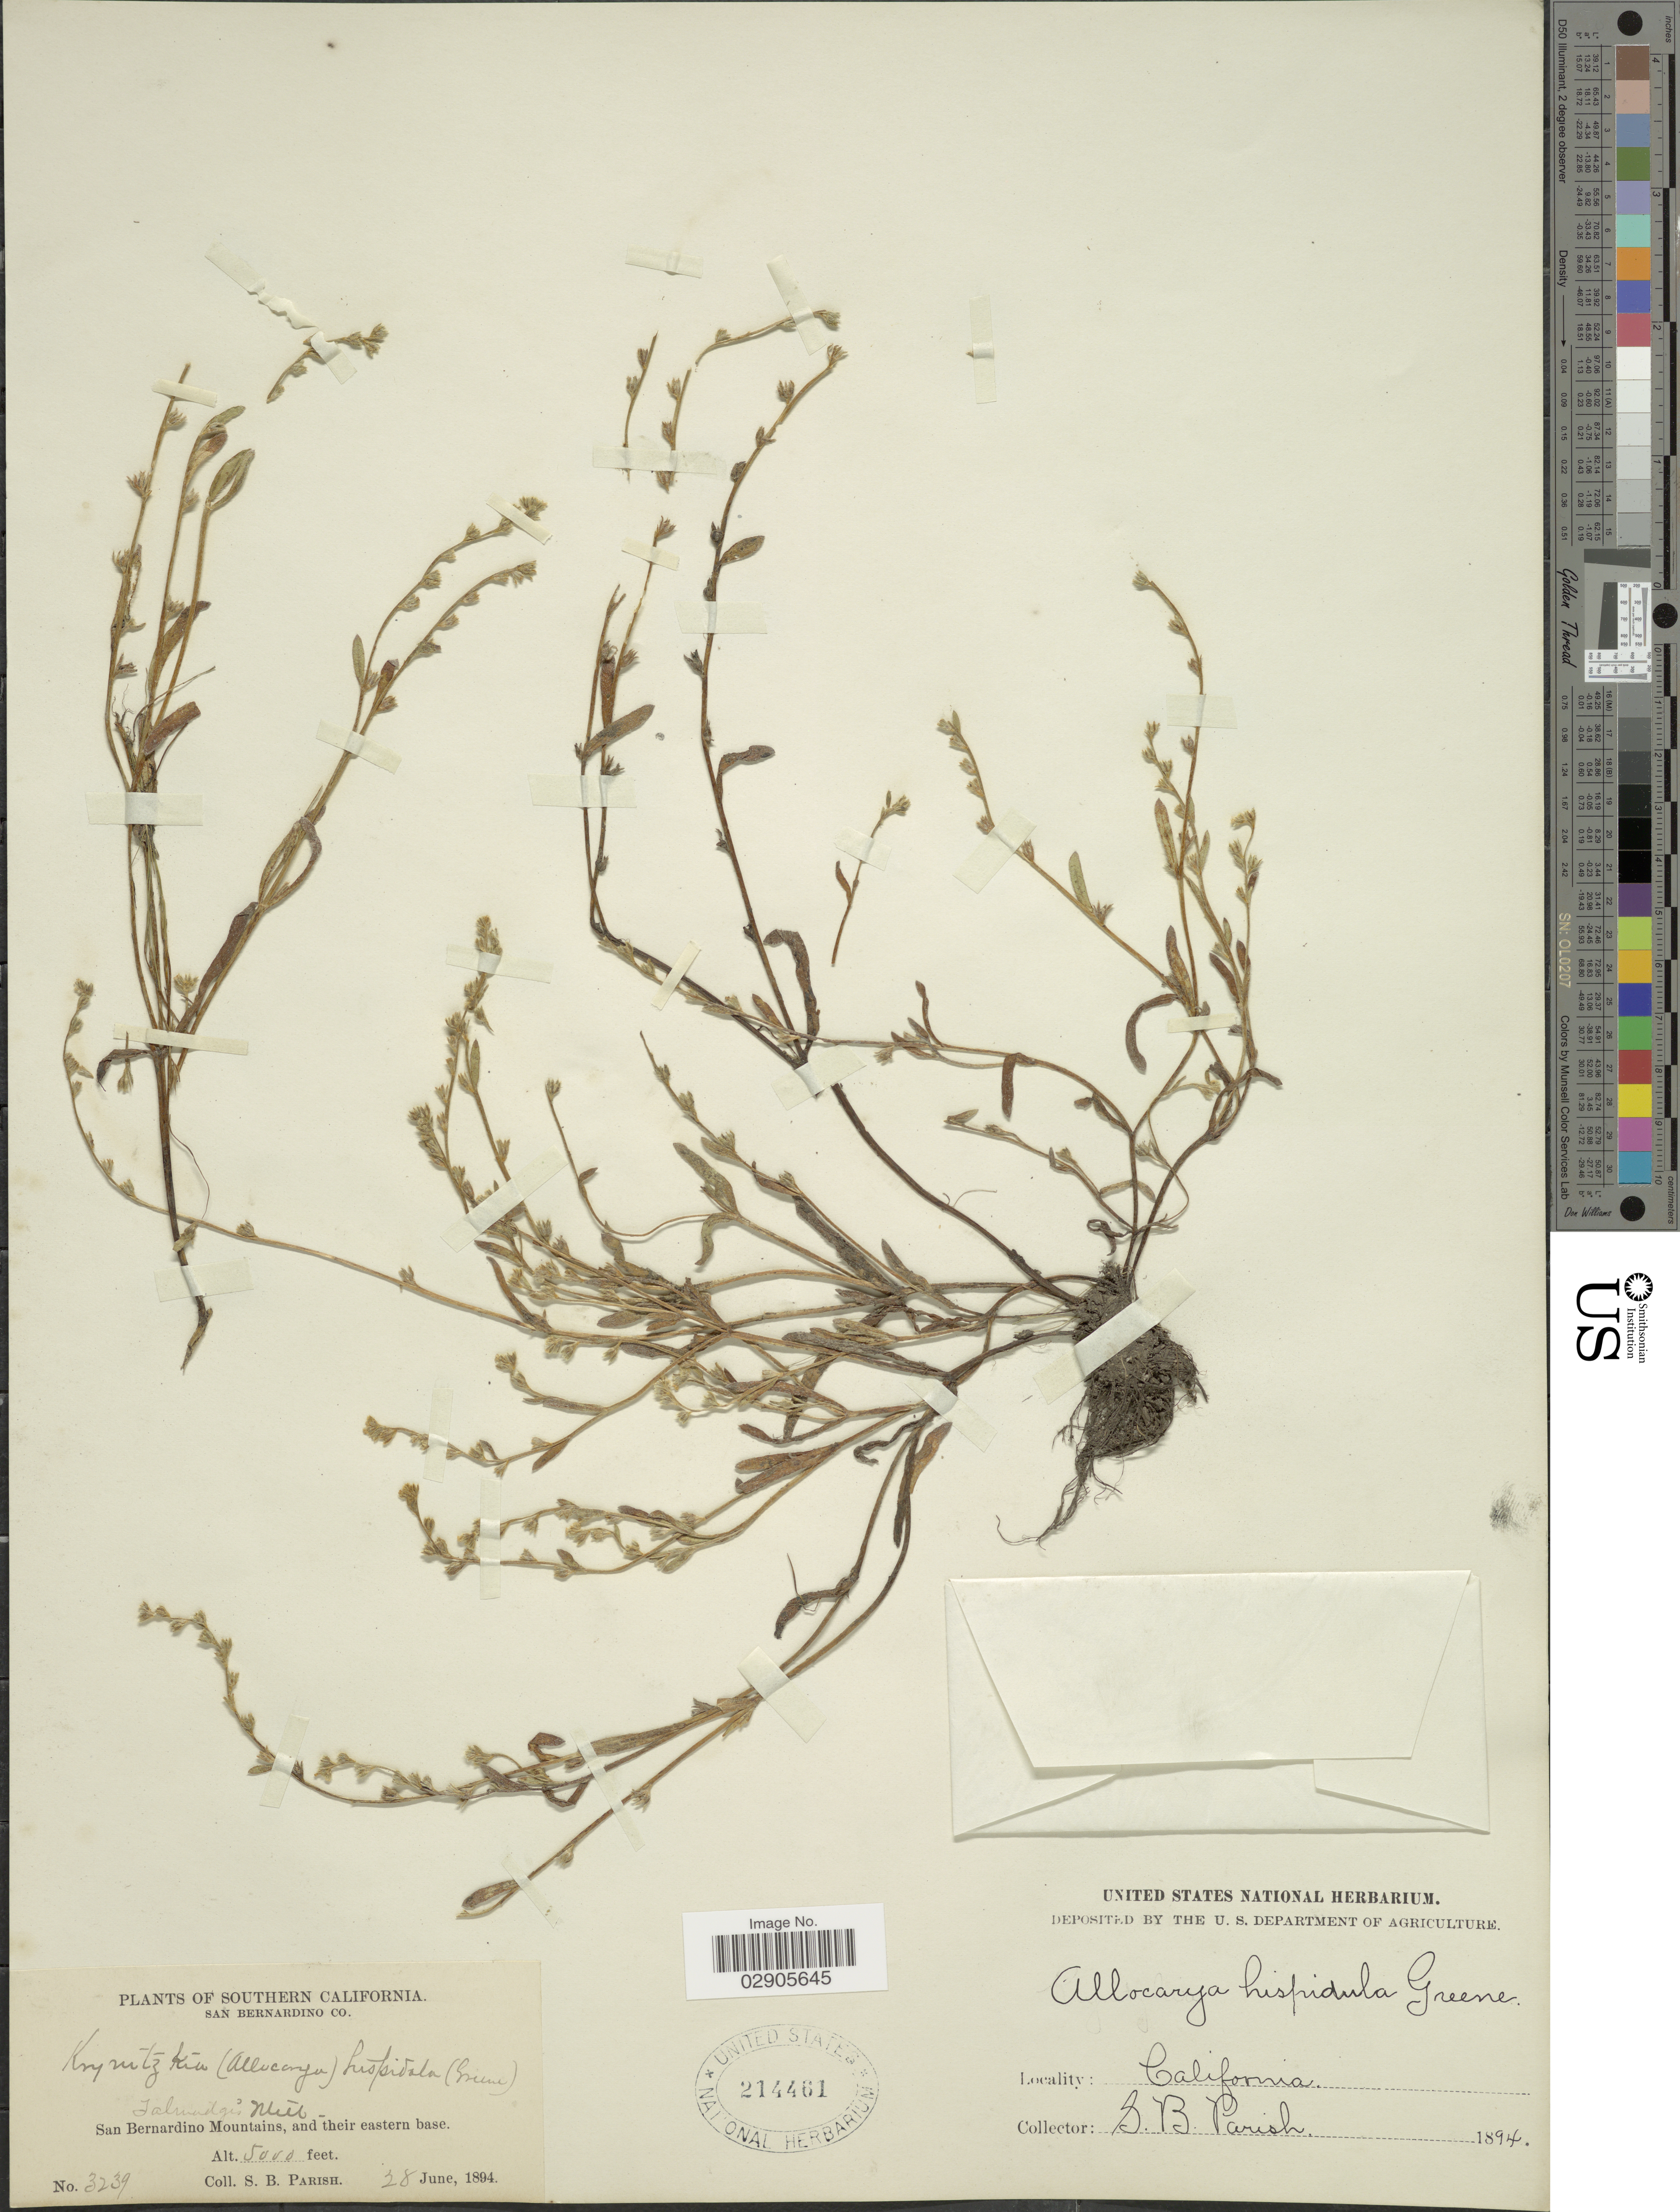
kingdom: Plantae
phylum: Tracheophyta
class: Magnoliopsida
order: Boraginales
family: Boraginaceae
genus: Plagiobothrys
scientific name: Plagiobothrys hispidulus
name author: (Greene) I.M. Johnst.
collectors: S. B. Parish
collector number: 3239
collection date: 1894-06-28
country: United States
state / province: California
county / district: San Bernardino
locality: Southern California. San Bernardino Co. Salmadgis Mnt. San Bernardino Mountains, and their eastern base.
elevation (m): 1524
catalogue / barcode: US 214461